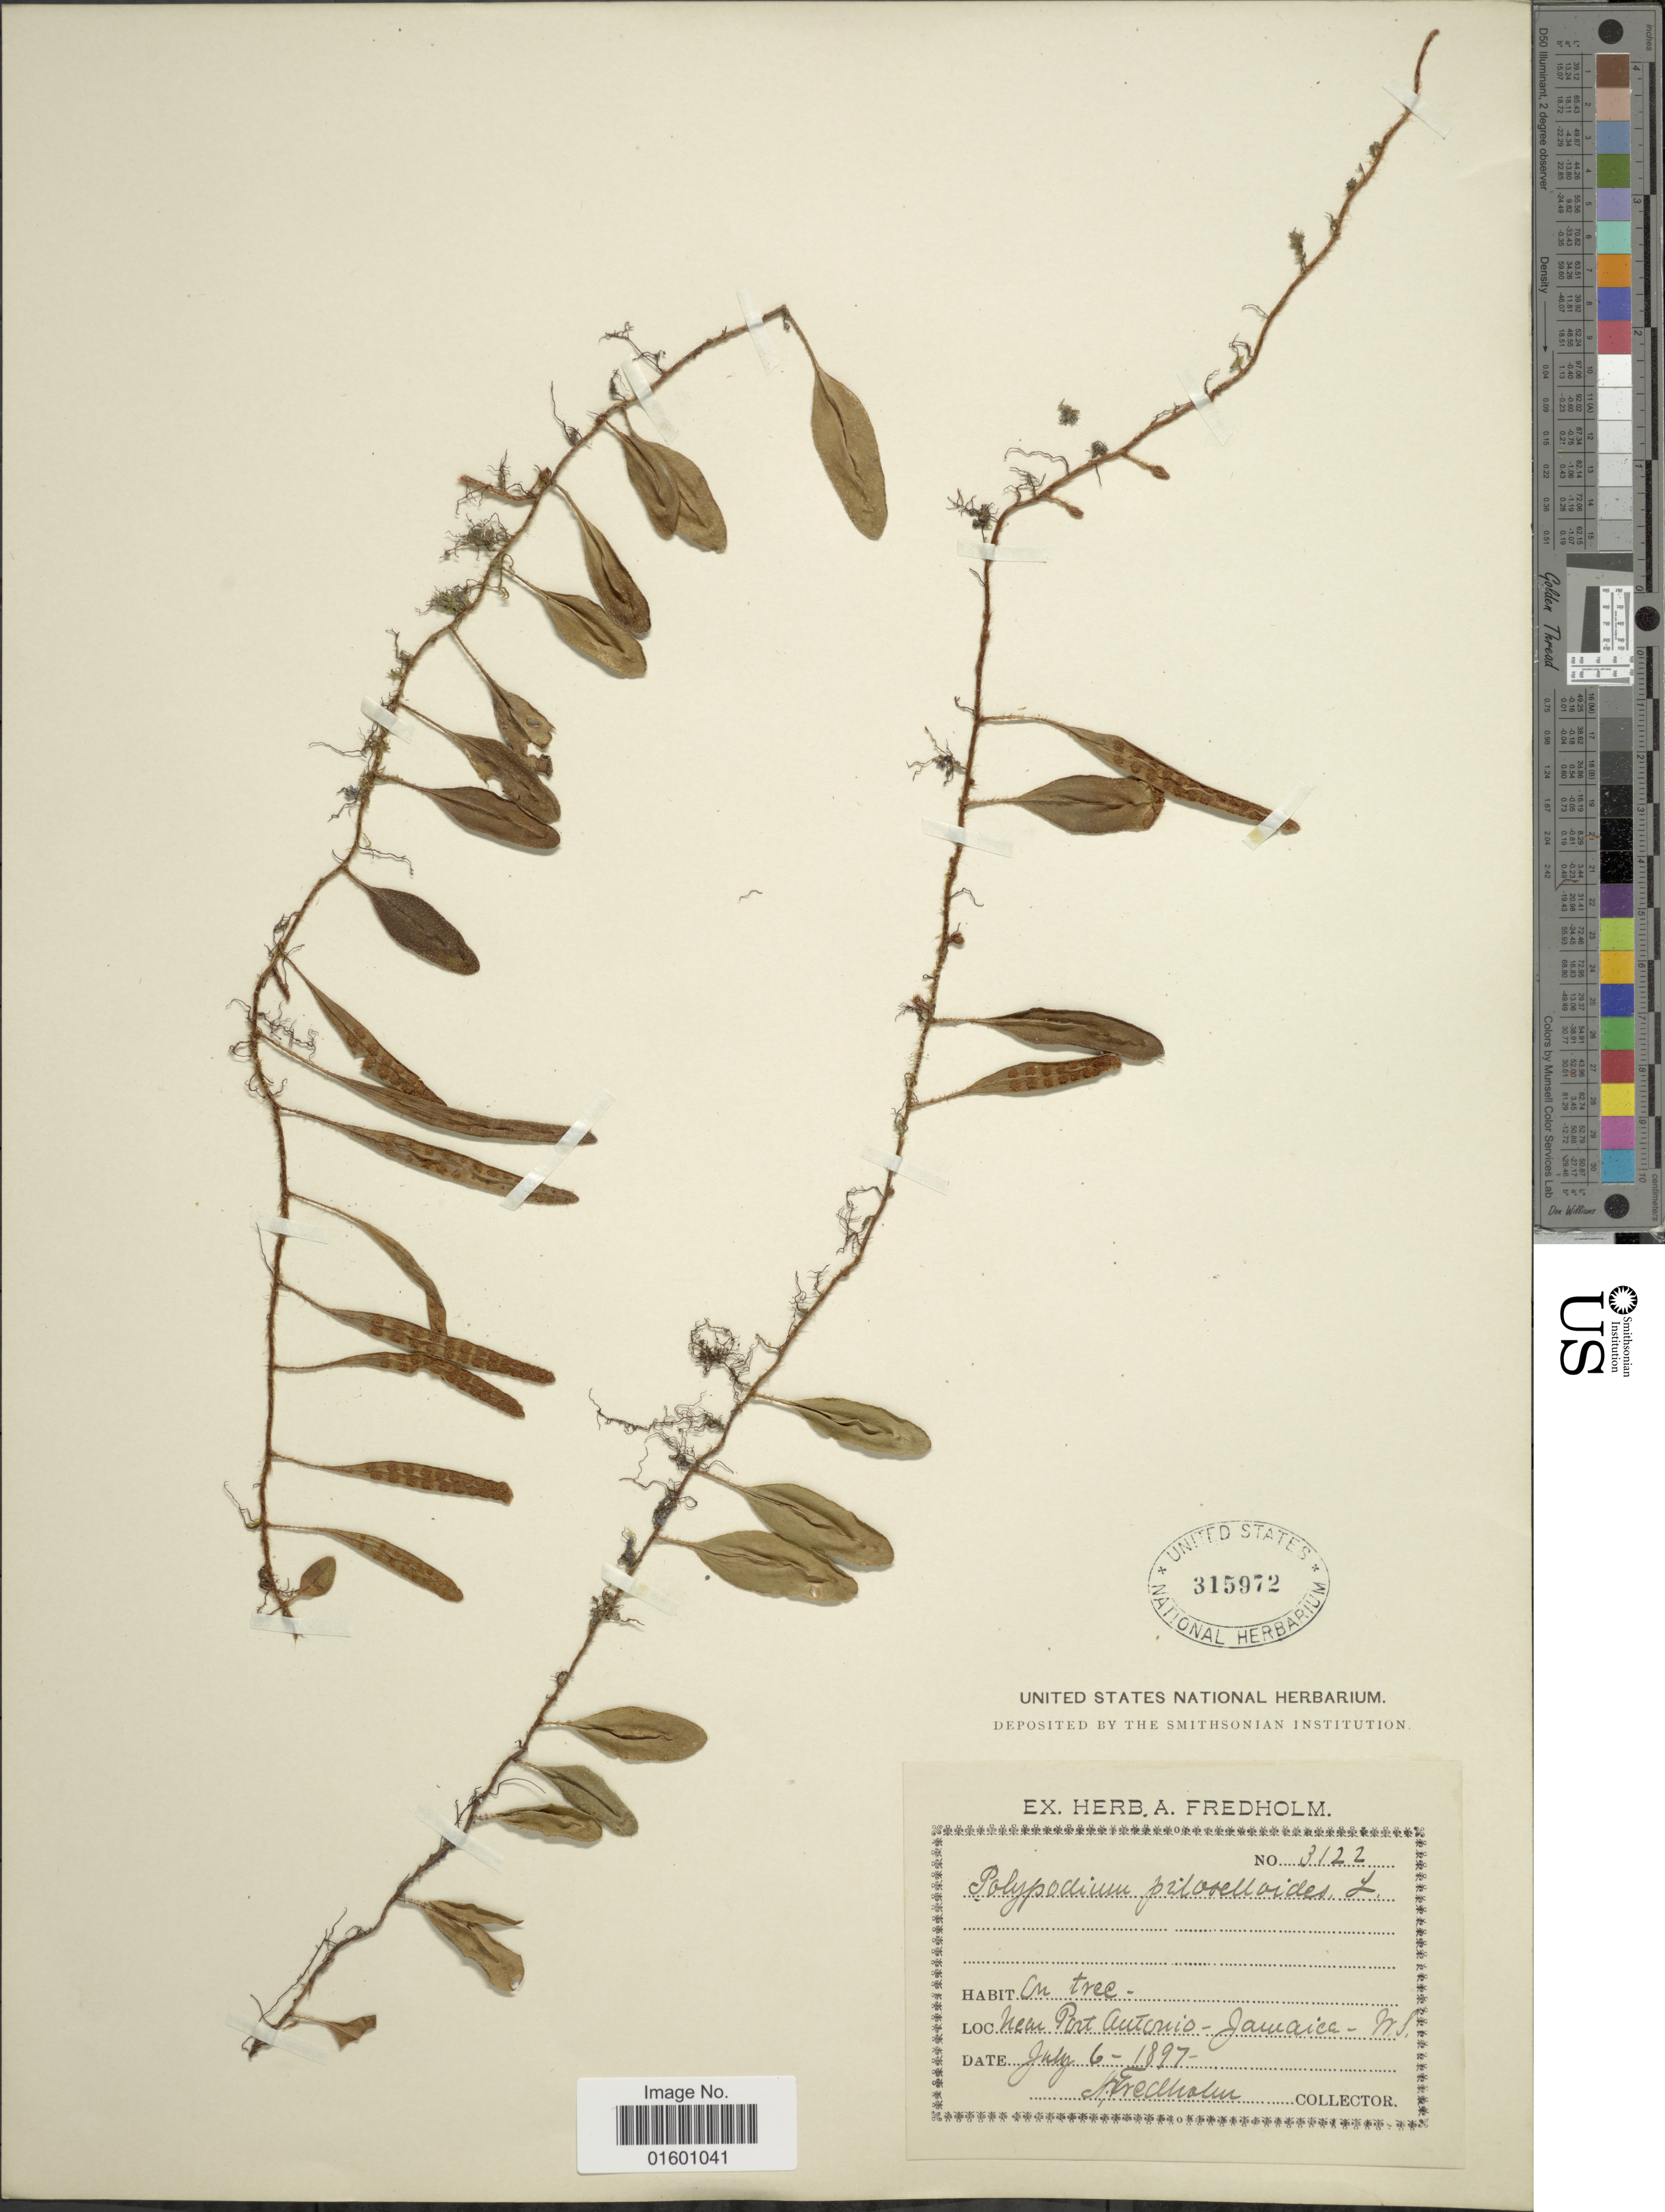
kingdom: Plantae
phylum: Tracheophyta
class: Polypodiopsida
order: Polypodiales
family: Polypodiaceae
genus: Microgramma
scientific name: Microgramma piloselloides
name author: (L.) Copel.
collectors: A. Fredholm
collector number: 3122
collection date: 1897-07-06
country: Jamaica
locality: Near Port Antonio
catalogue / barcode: US 315972